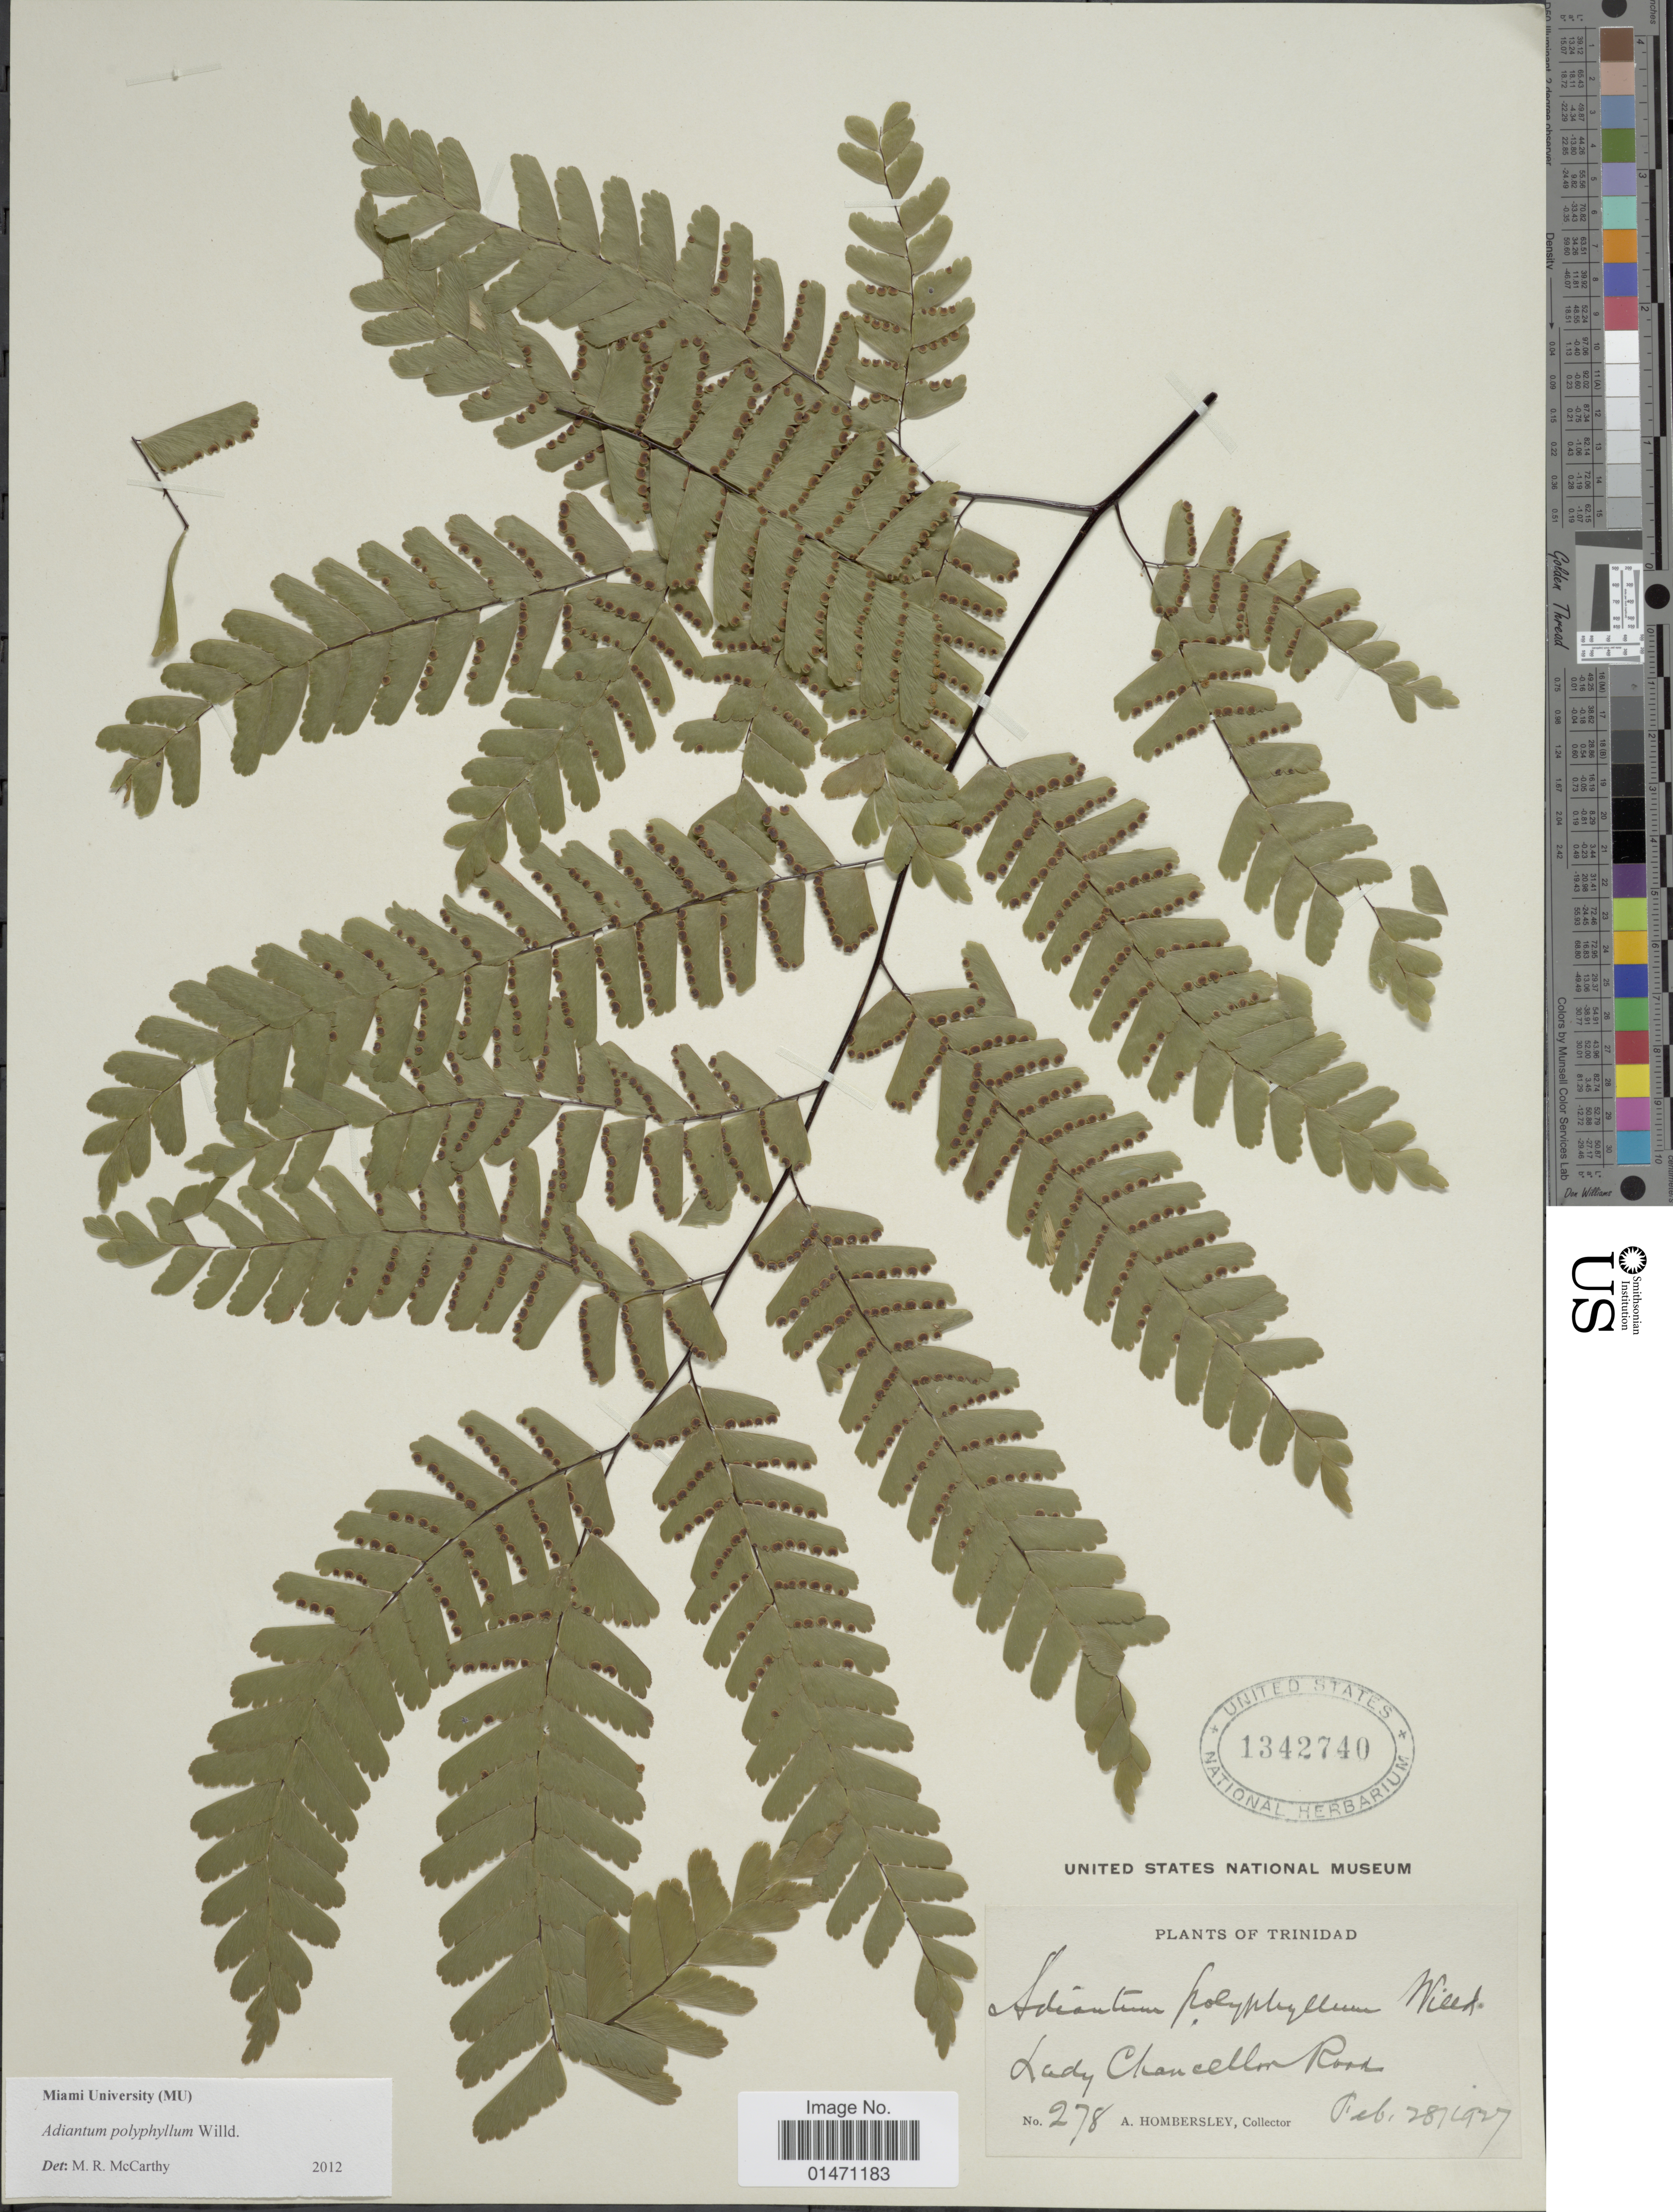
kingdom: Plantae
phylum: Tracheophyta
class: Polypodiopsida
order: Polypodiales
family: Pteridaceae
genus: Adiantum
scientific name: Adiantum polyphyllum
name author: Willd.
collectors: A. Hombersley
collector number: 278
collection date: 1927-02-28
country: Trinidad and Tobago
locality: Plants of Trinidad, Lady Chancellor Road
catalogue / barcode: US 1342740